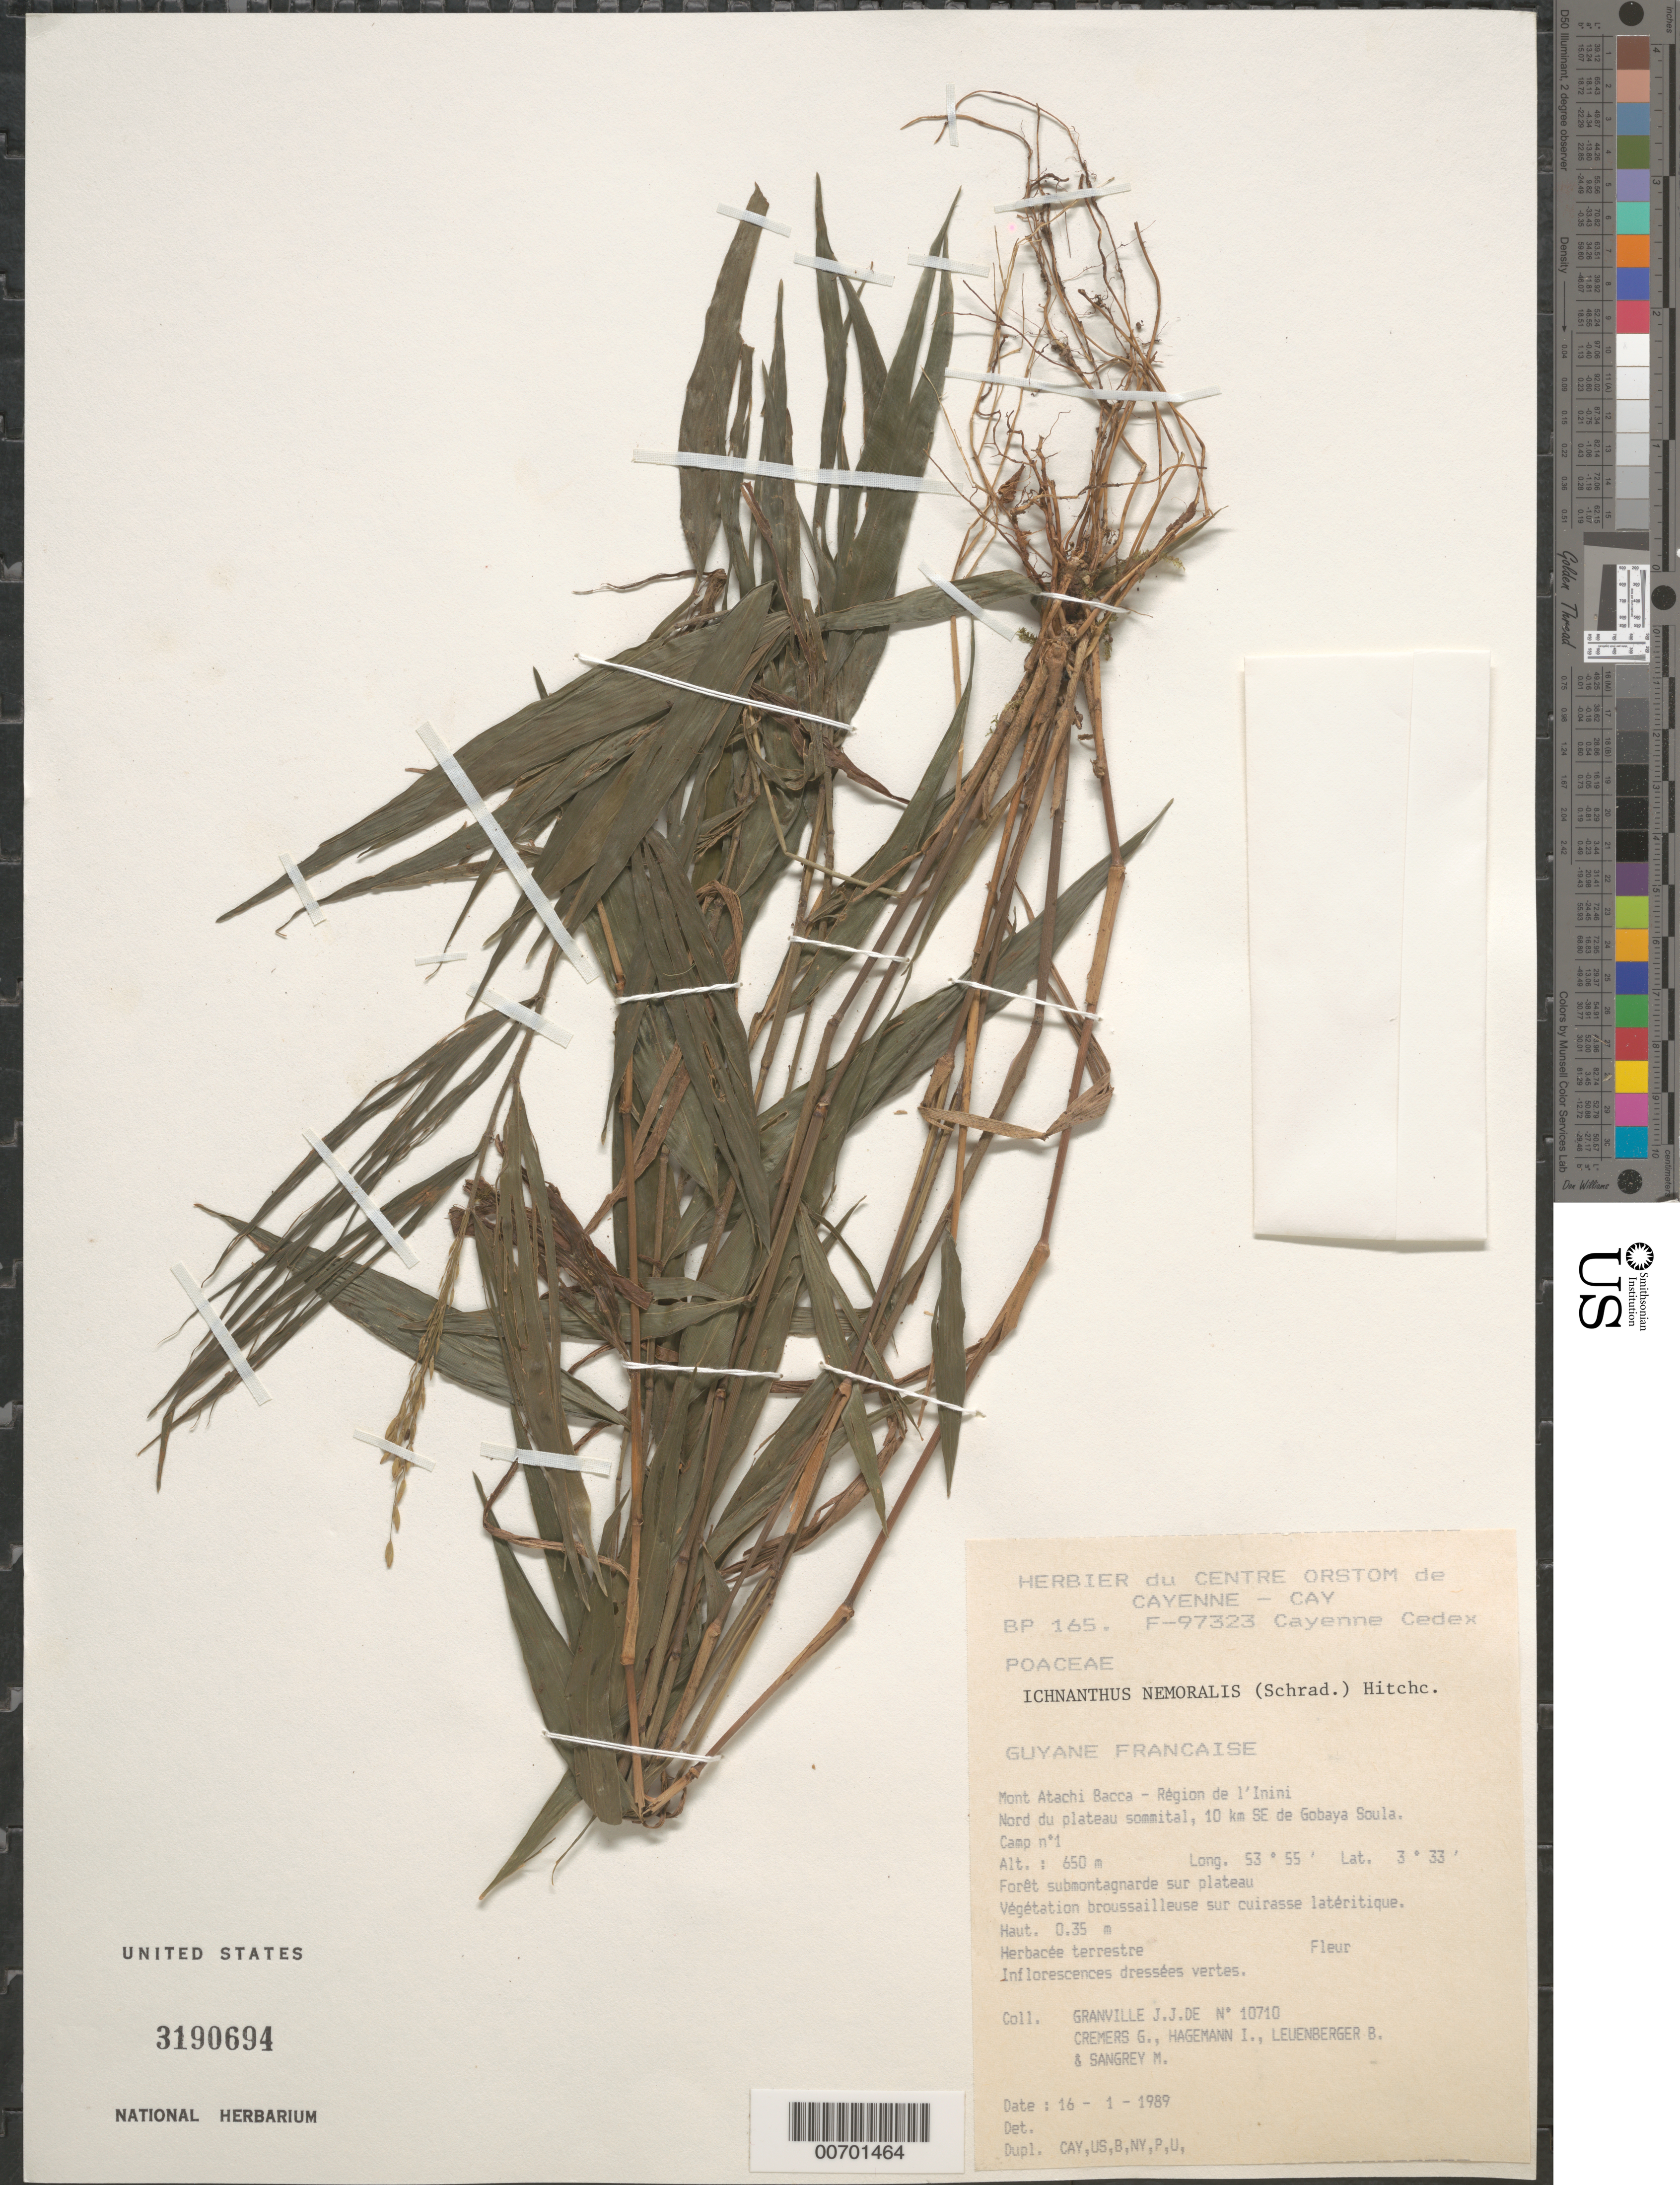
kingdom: Plantae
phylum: Tracheophyta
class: Liliopsida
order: Poales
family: Poaceae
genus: Ichnanthus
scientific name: Ichnanthus nemoralis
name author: (Schrad.) Hitchc. & Chase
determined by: Judziewicz, E. J.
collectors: J.-J. de Granville, G. Cremers, J. Hagemann, B. E. Leuenberger & M. S. Sangrey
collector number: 10710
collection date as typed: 16-Jan-89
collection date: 1989-01-16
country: French Guiana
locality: Mont Atachi Bacca, région de l'Inini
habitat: Forêt submontagnarde sur plateau; végétation broussailleuse sur cuirasse latérique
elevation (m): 650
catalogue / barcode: US 3190694